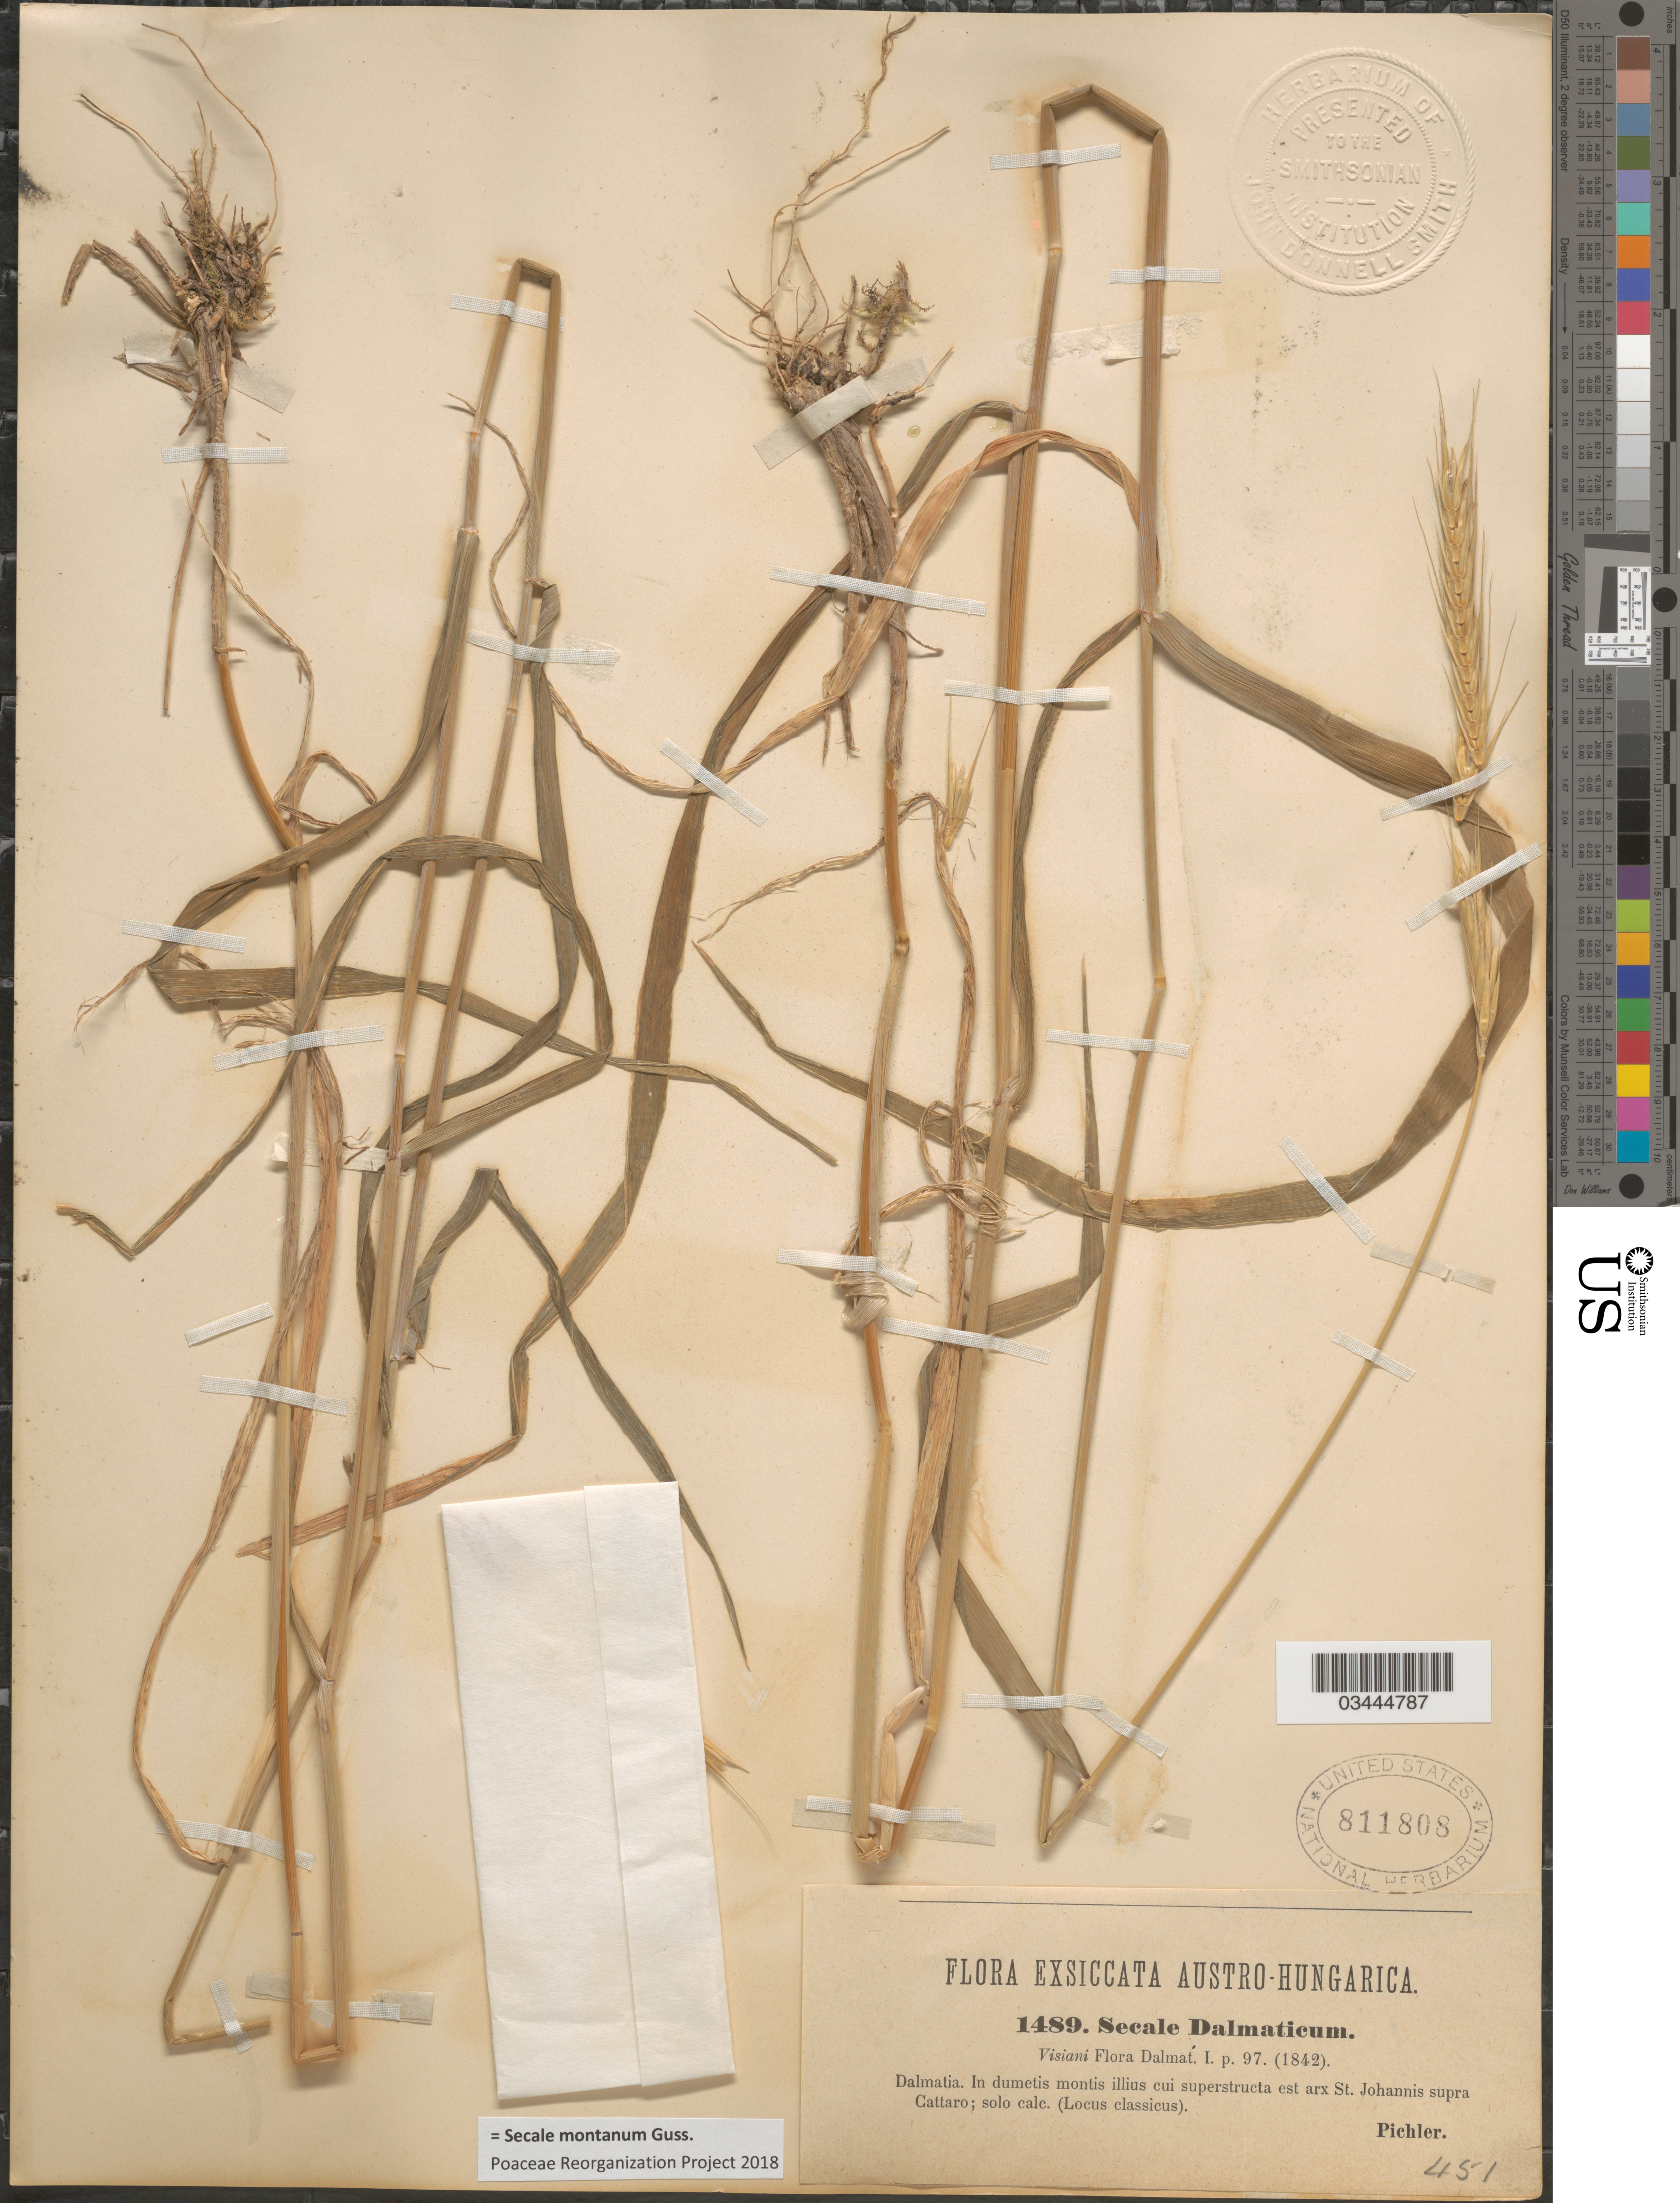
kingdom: Plantae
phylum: Tracheophyta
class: Liliopsida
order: Poales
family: Poaceae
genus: Secale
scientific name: Secale montanum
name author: Gussone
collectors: Pichler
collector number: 1489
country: Croatia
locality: Austro-Hungarica. Dalmatia. In dumetis montis illius cui superstructa est arx St. Johannis supra Cattaro; solo calc.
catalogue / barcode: US 811808